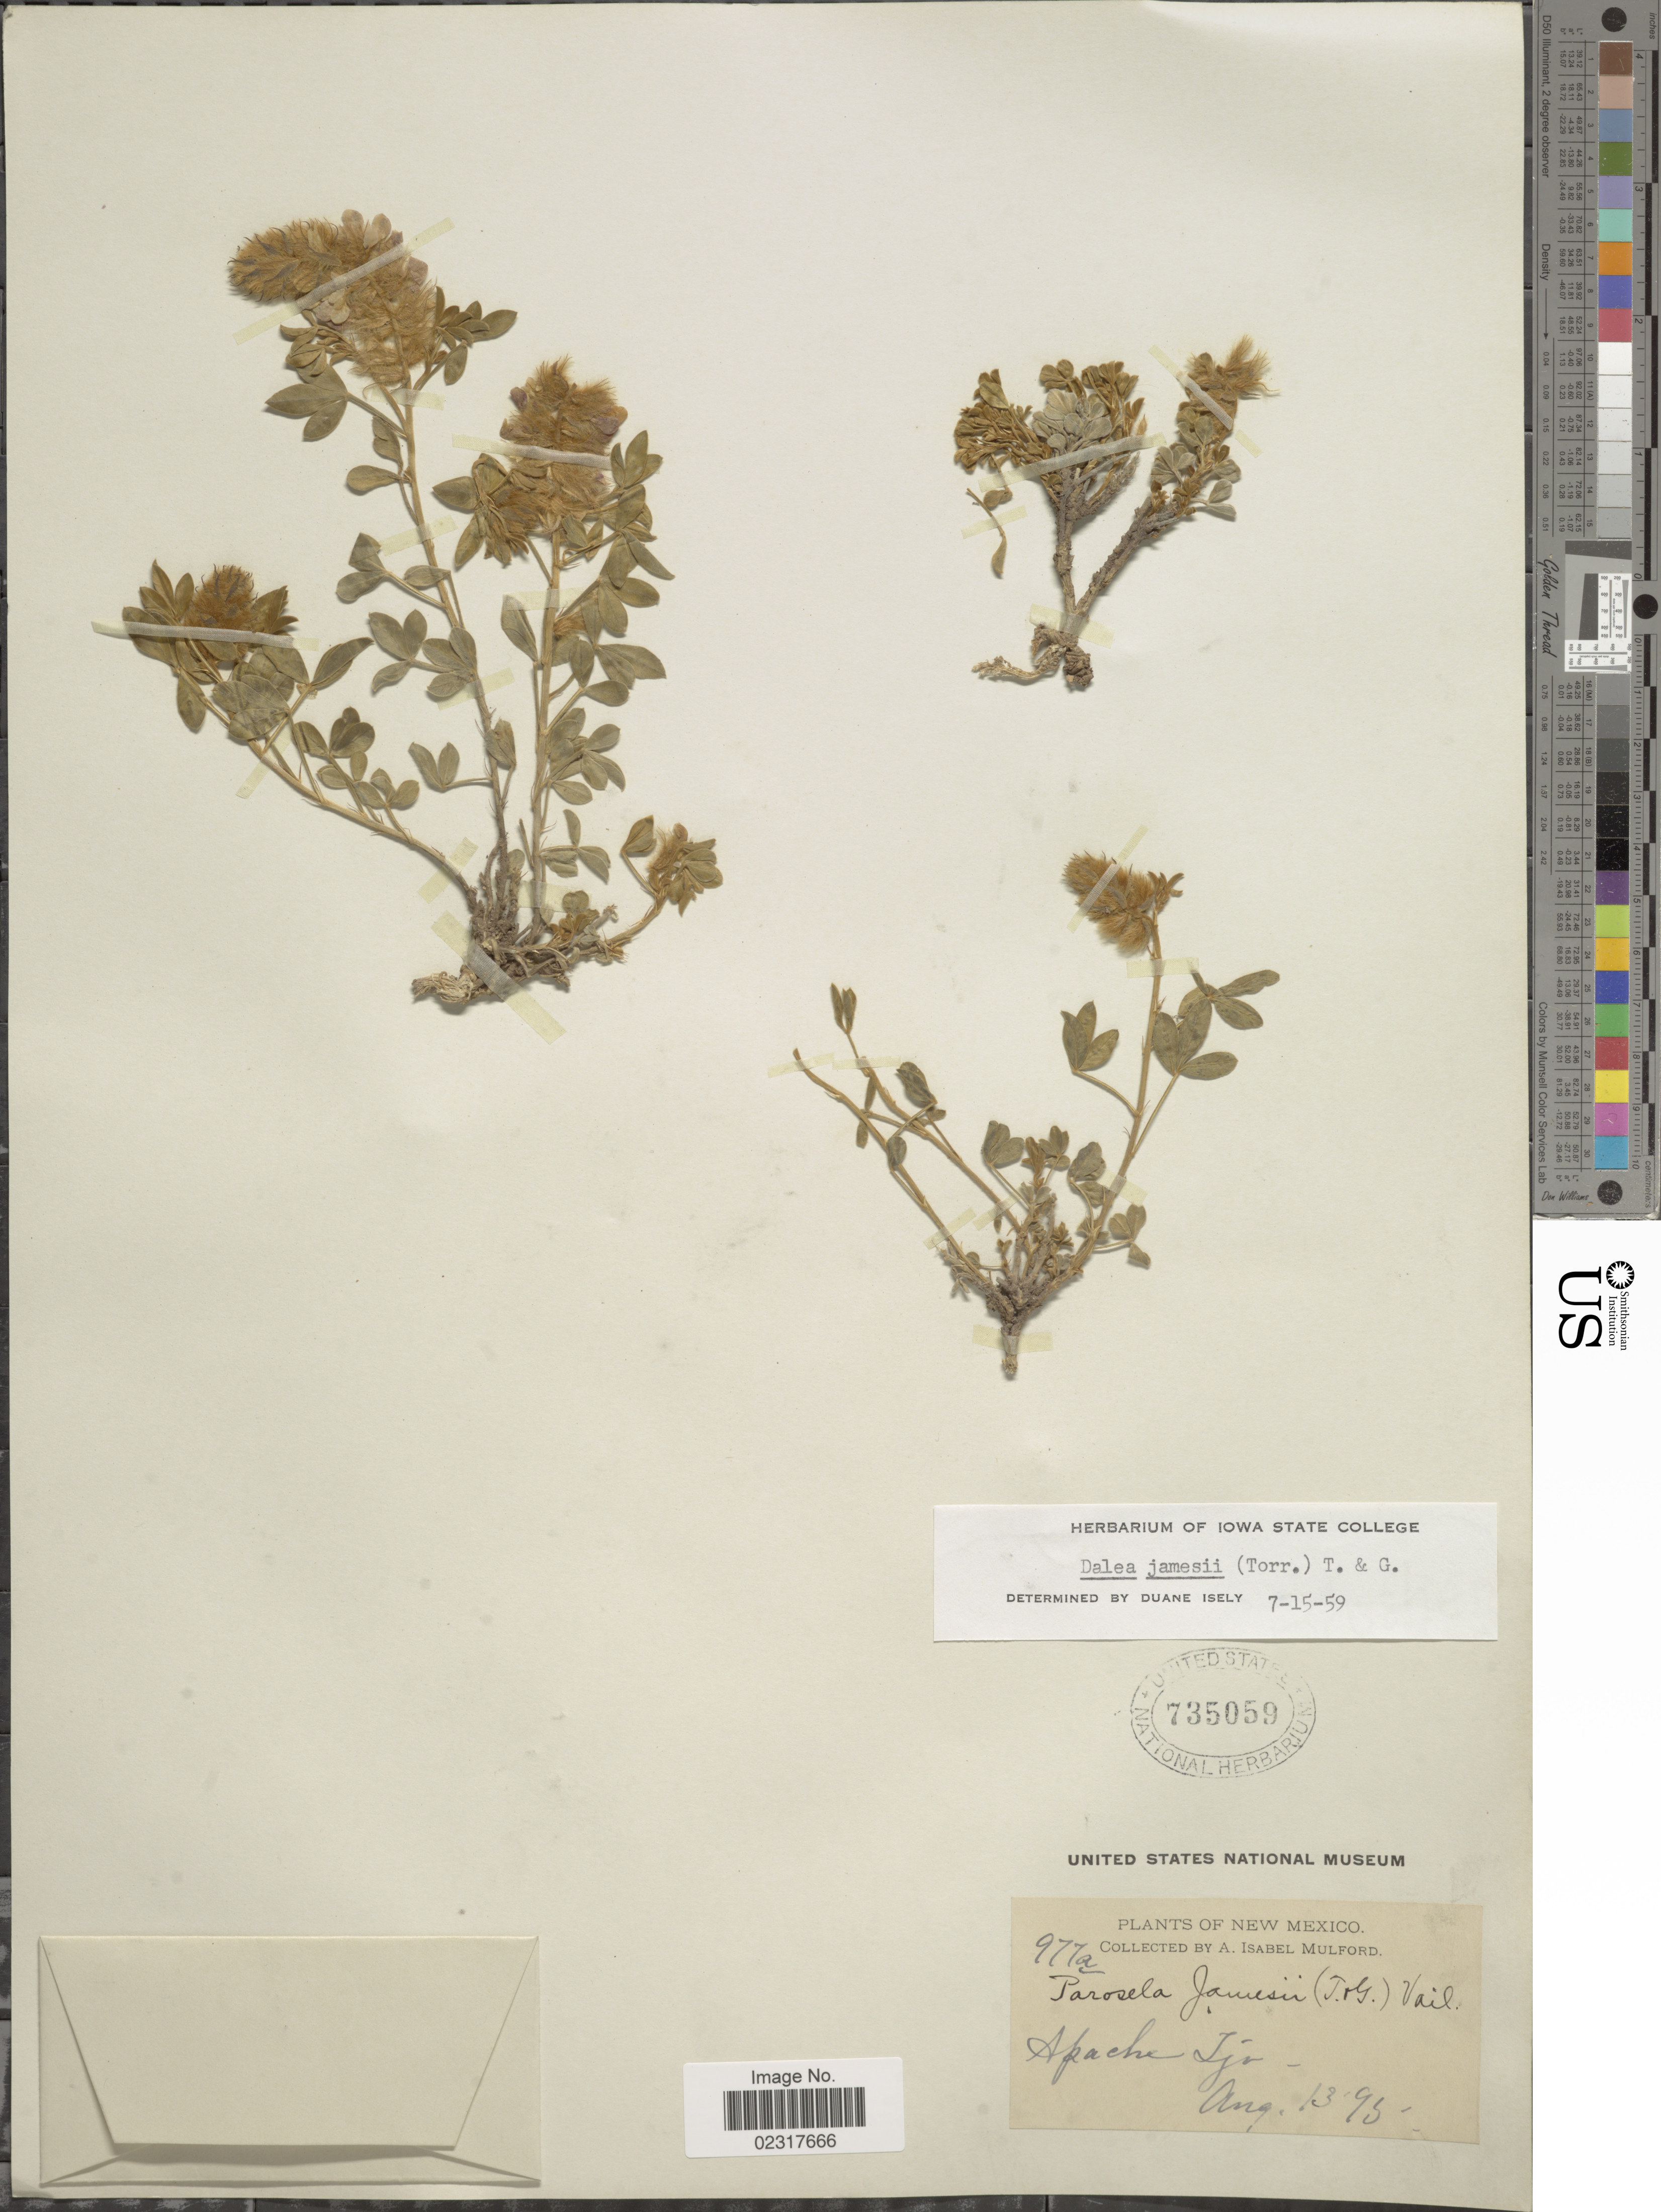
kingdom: Plantae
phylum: Tracheophyta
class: Magnoliopsida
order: Fabales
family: Fabaceae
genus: Dalea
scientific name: Dalea jamesii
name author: (Torr.) Torr. & A. Gray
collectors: A. Mulford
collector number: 977a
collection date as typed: Transcribed d/m/y: 13/8/95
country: United States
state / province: New Mexico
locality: Apache Tjo.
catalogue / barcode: US 735059